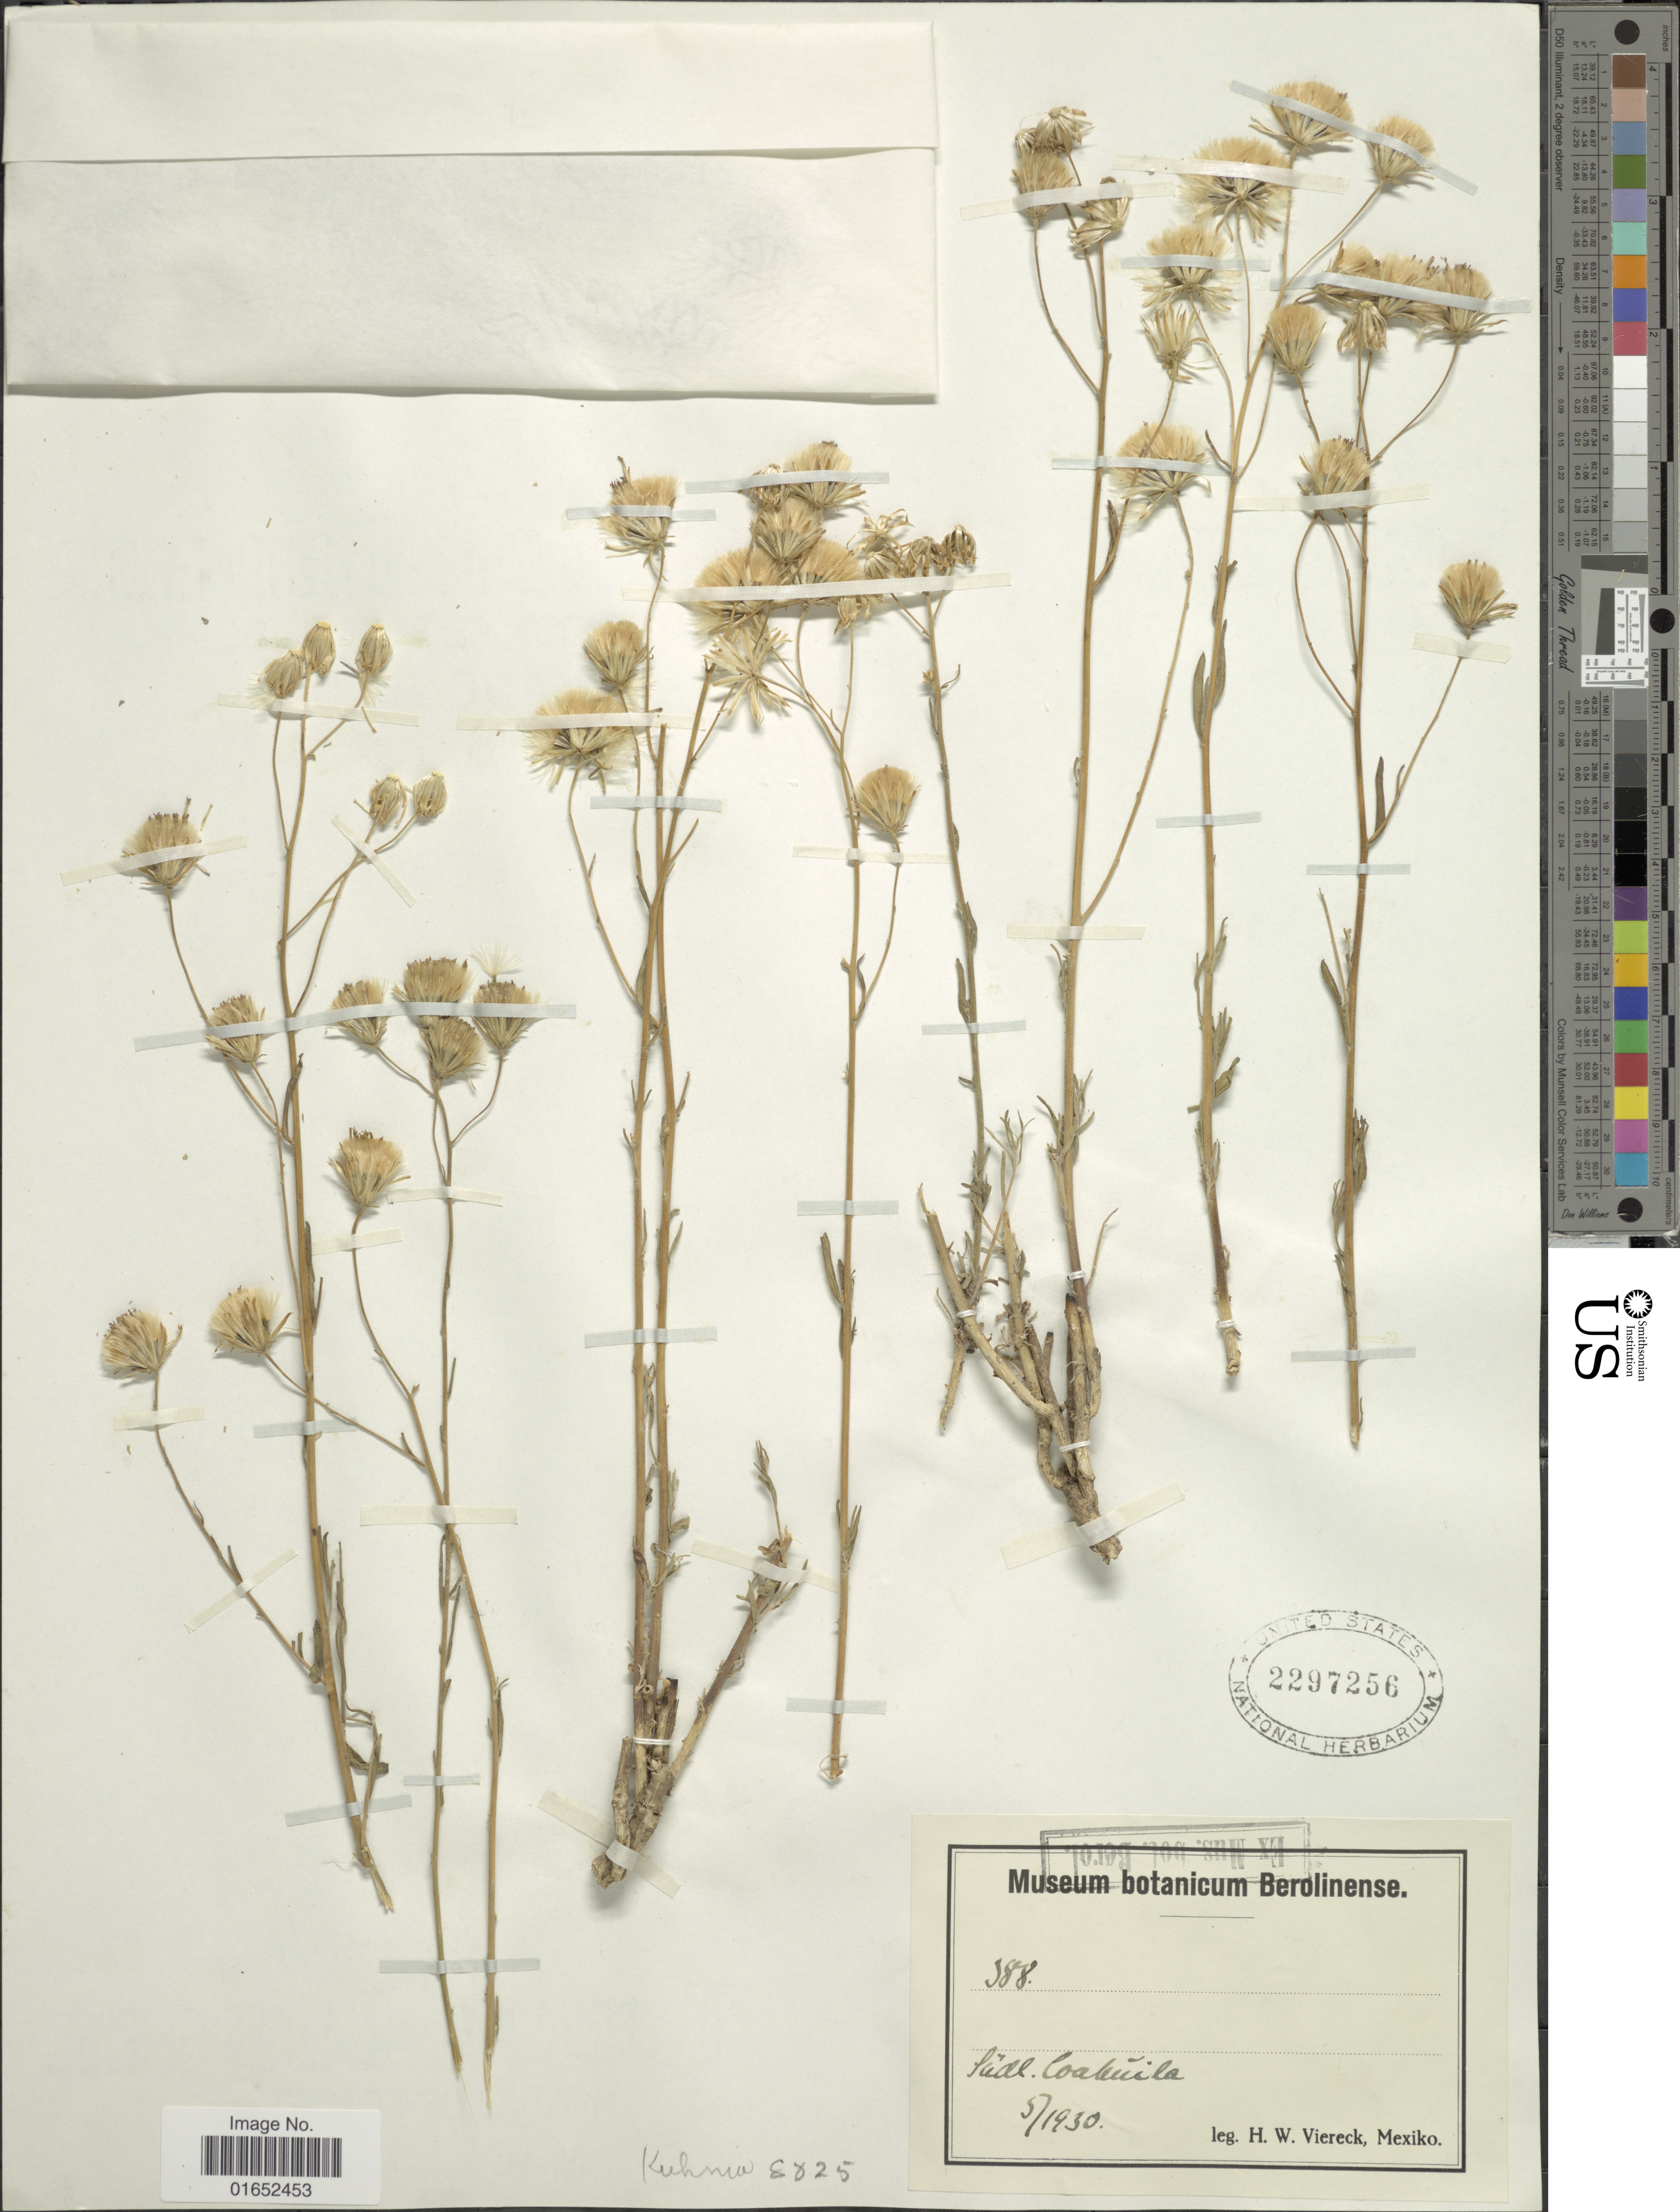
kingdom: Plantae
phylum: Tracheophyta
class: Magnoliopsida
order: Asterales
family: Asteraceae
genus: Brickellia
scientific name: Brickellia sp.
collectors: H. W. Viereck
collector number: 588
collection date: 1930-05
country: Mexico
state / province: Coahuila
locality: Südl. Coahuila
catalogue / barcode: US 2297256